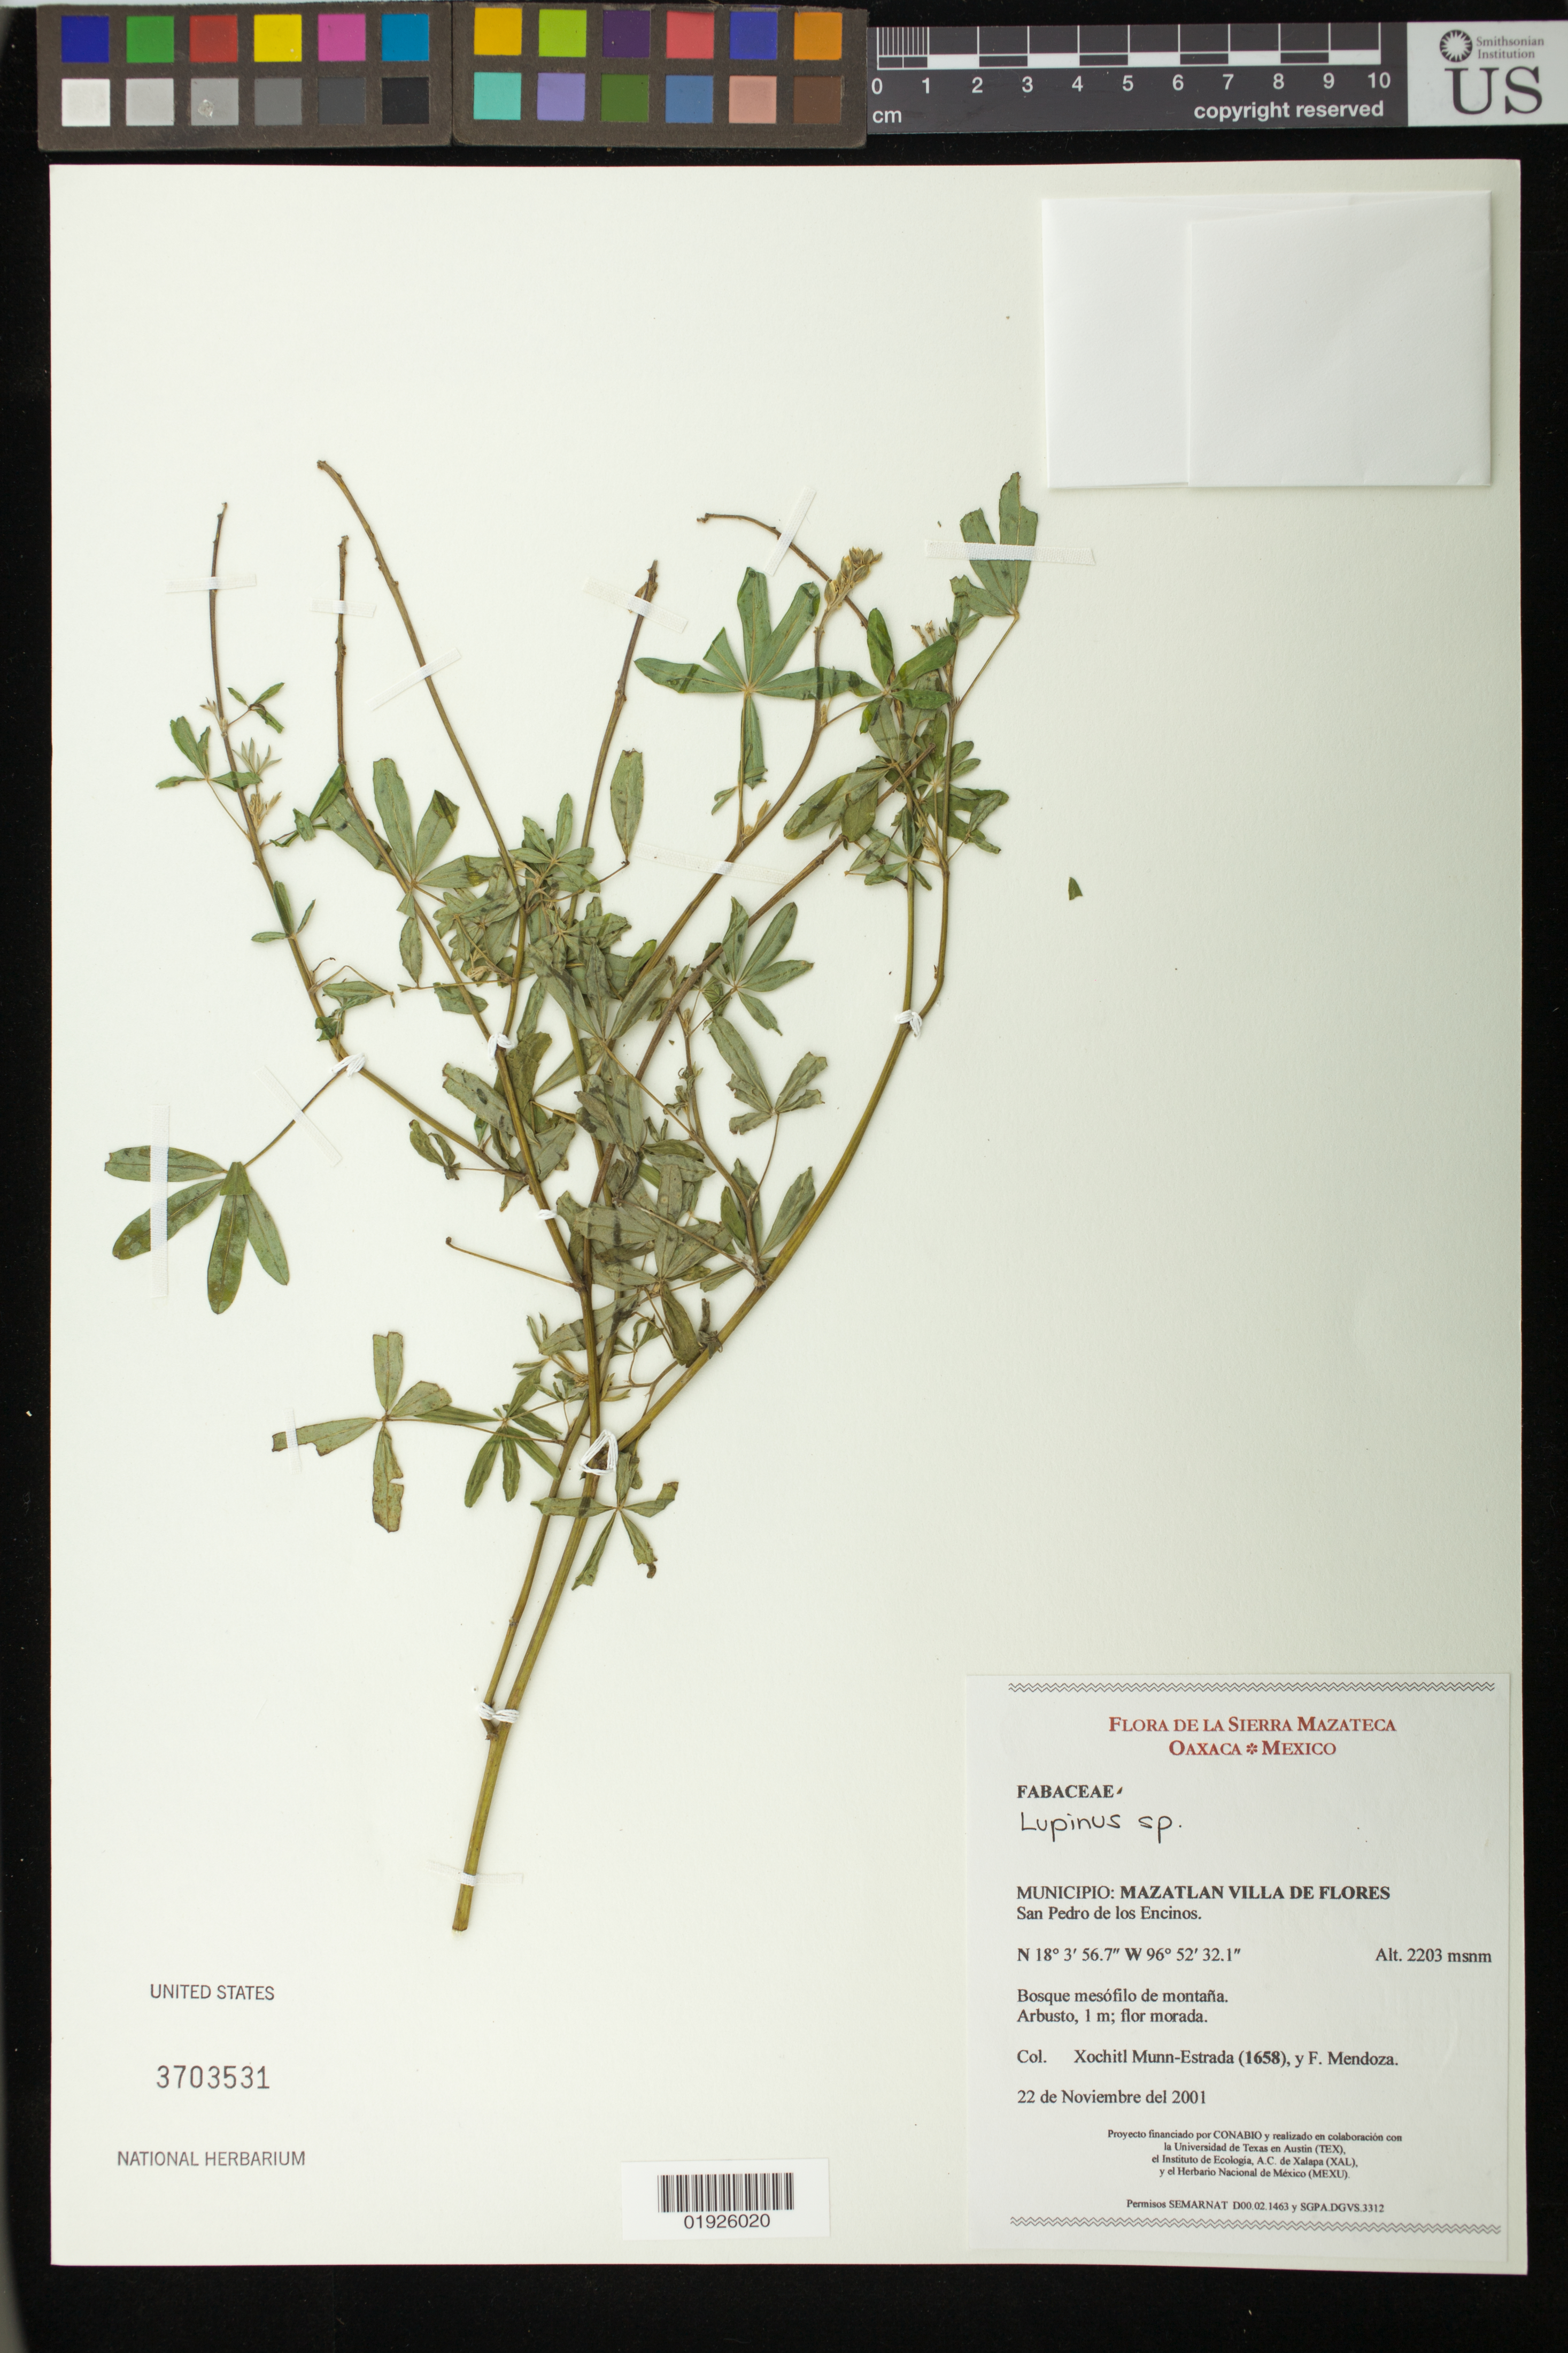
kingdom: Plantae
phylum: Tracheophyta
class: Magnoliopsida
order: Fabales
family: Fabaceae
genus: Lupinus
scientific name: Lupinus sp.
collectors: X. Munn-Estrada & F. Mendoza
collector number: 1658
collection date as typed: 22 de Noviembre del 2001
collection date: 2001-11-22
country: Mexico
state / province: Oaxaca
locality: Mazatlan Villa de Flores, San Pedro de los Encinos.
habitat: Bosque mesofilo de montana.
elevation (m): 2203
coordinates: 18 3 56.7 N, 96 52 32.1 W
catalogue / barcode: US 3703531